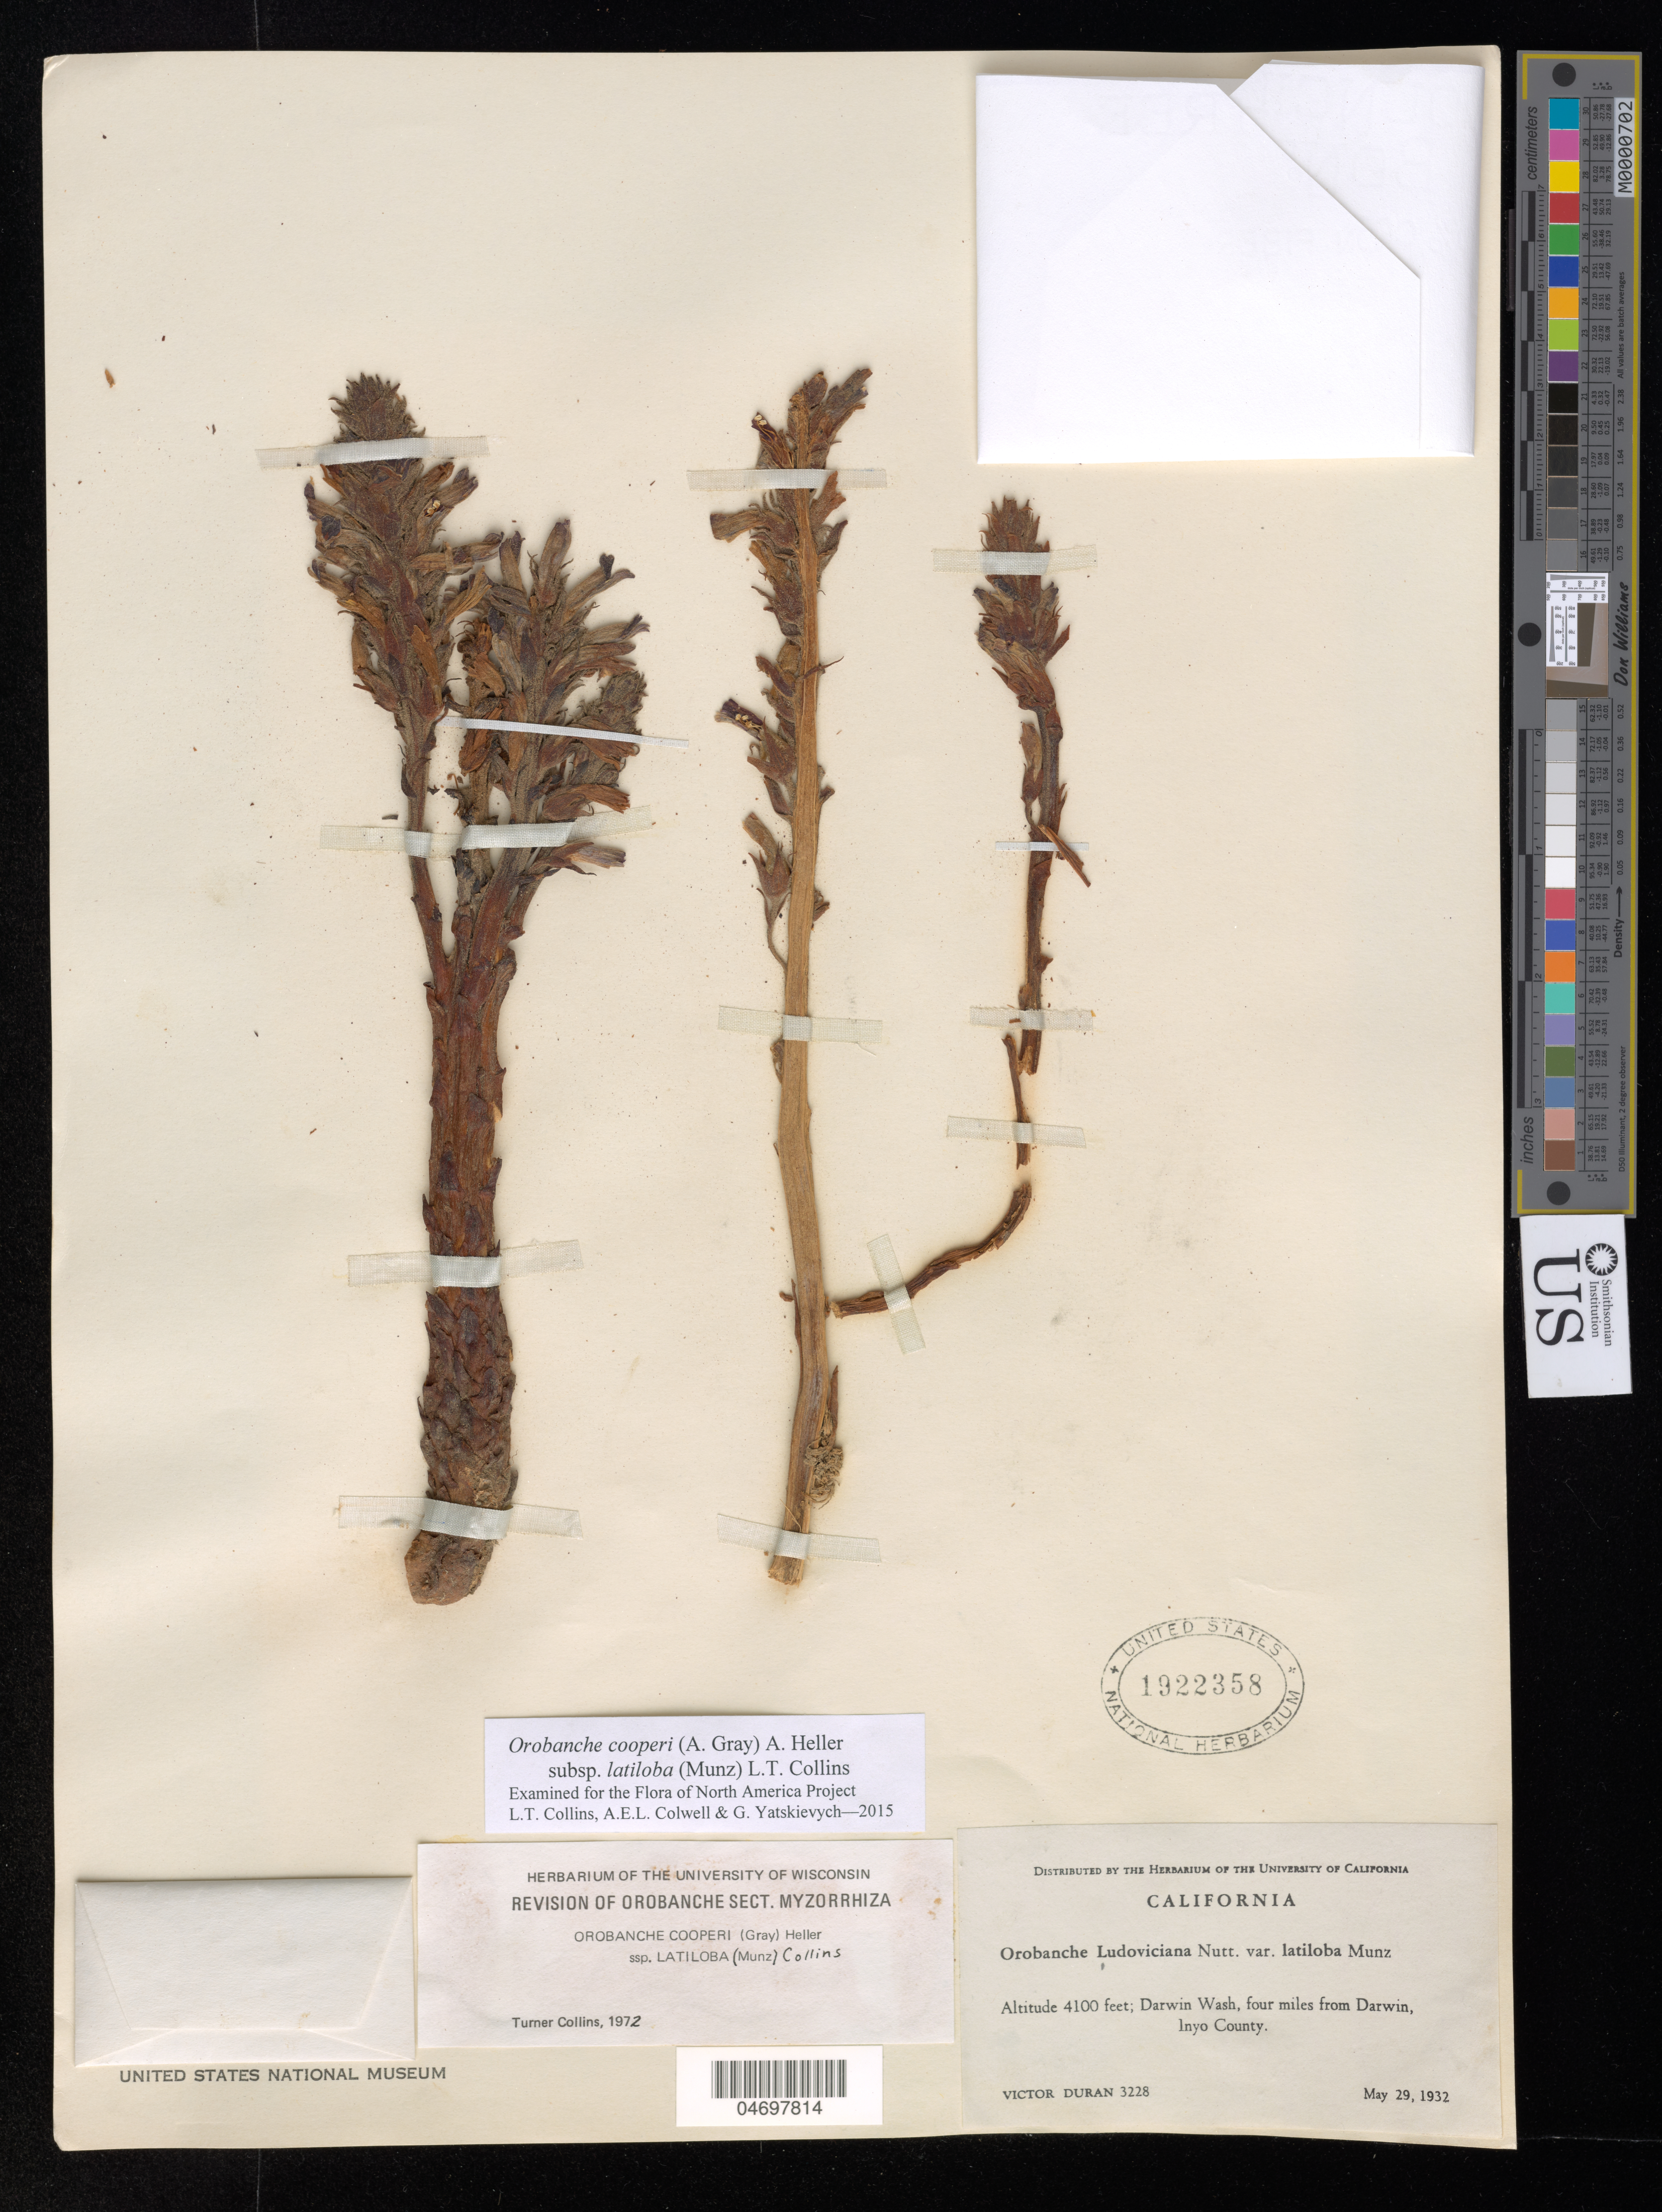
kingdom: Plantae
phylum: Tracheophyta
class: Magnoliopsida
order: Lamiales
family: Orobanchaceae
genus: Orobanche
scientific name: Orobanche cooperi subsp. latiloba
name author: (Munz) L.T. Collins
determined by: Collins, L. T.; Colwell, A. E.; Yatskievych, G. A.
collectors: V. Duran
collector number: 3228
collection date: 1932-05-29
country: United States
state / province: California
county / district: Inyo Co.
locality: Darwin Wash, 4 miles from Darwin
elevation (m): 1250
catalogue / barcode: US 1922358